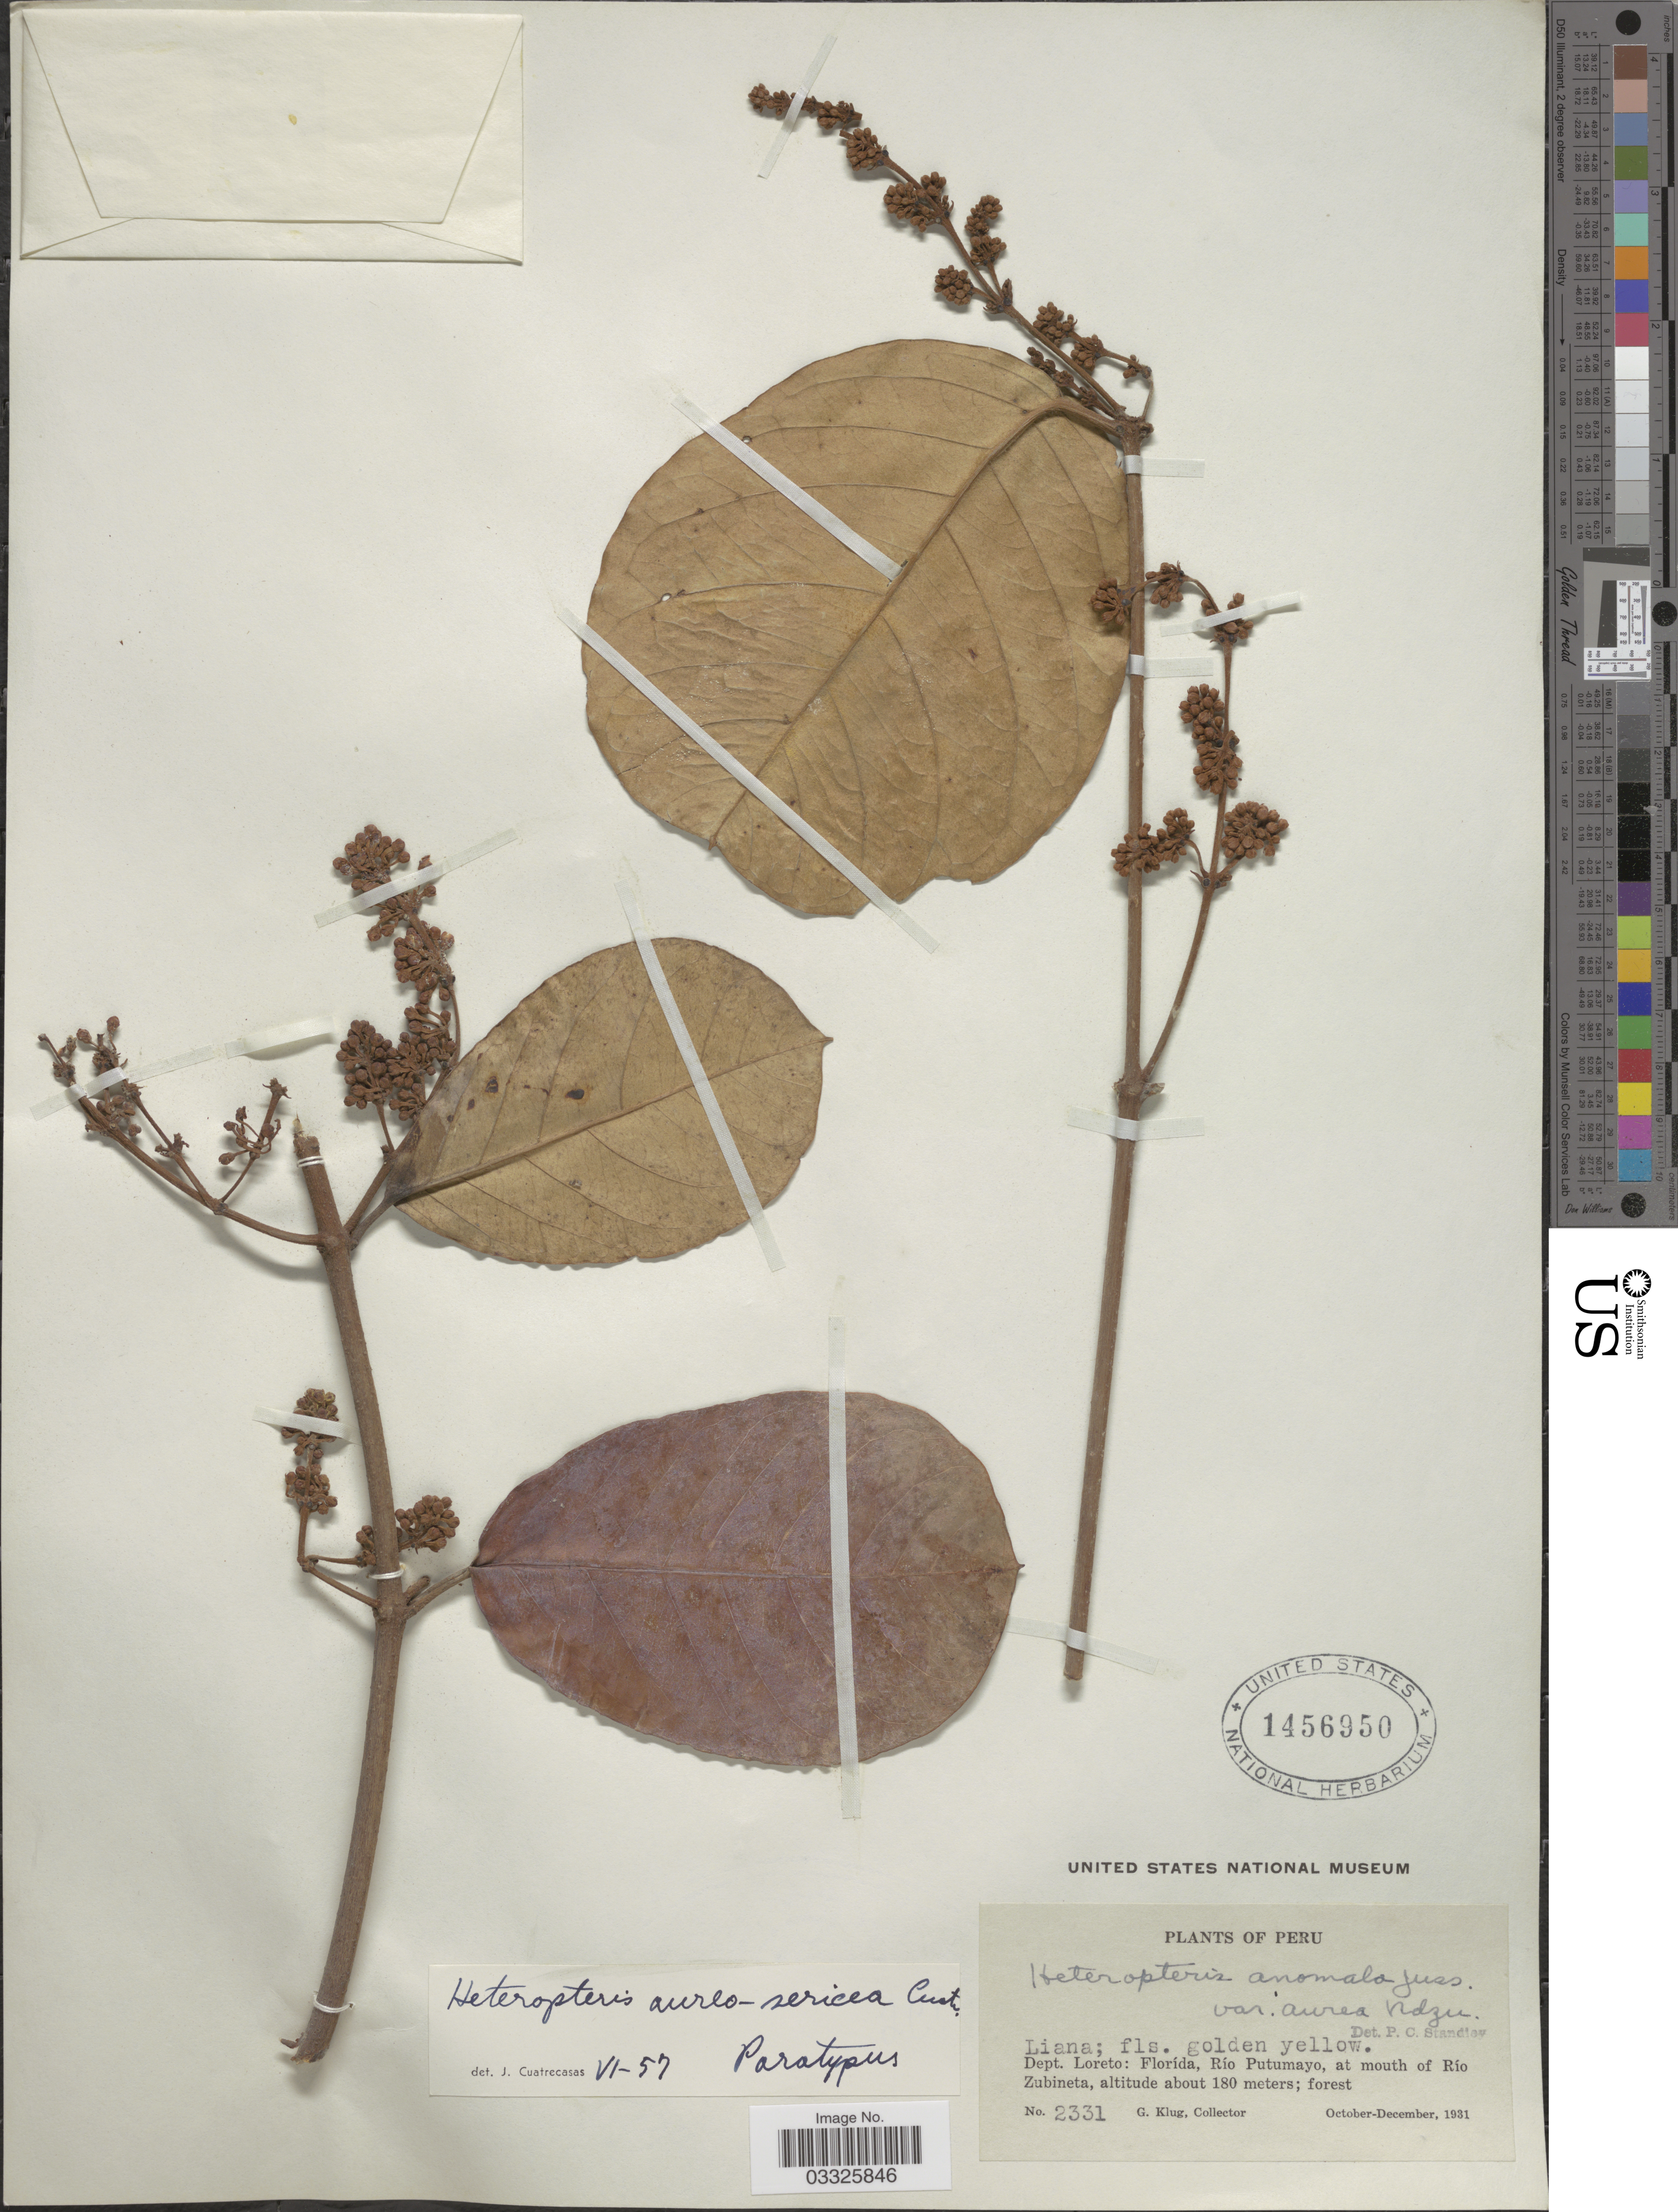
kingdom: Plantae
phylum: Tracheophyta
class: Magnoliopsida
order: Malpighiales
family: Malpighiaceae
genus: Heteropterys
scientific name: Heteropterys aureo-sericea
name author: Cuatrec.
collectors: G. Klug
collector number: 2331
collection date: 1931-10/1931-12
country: Peru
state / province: Loreto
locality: Dept. Loreto: Florída, Río Putumayo, at mouth of Río Zubineta.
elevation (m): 180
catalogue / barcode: US 1456950